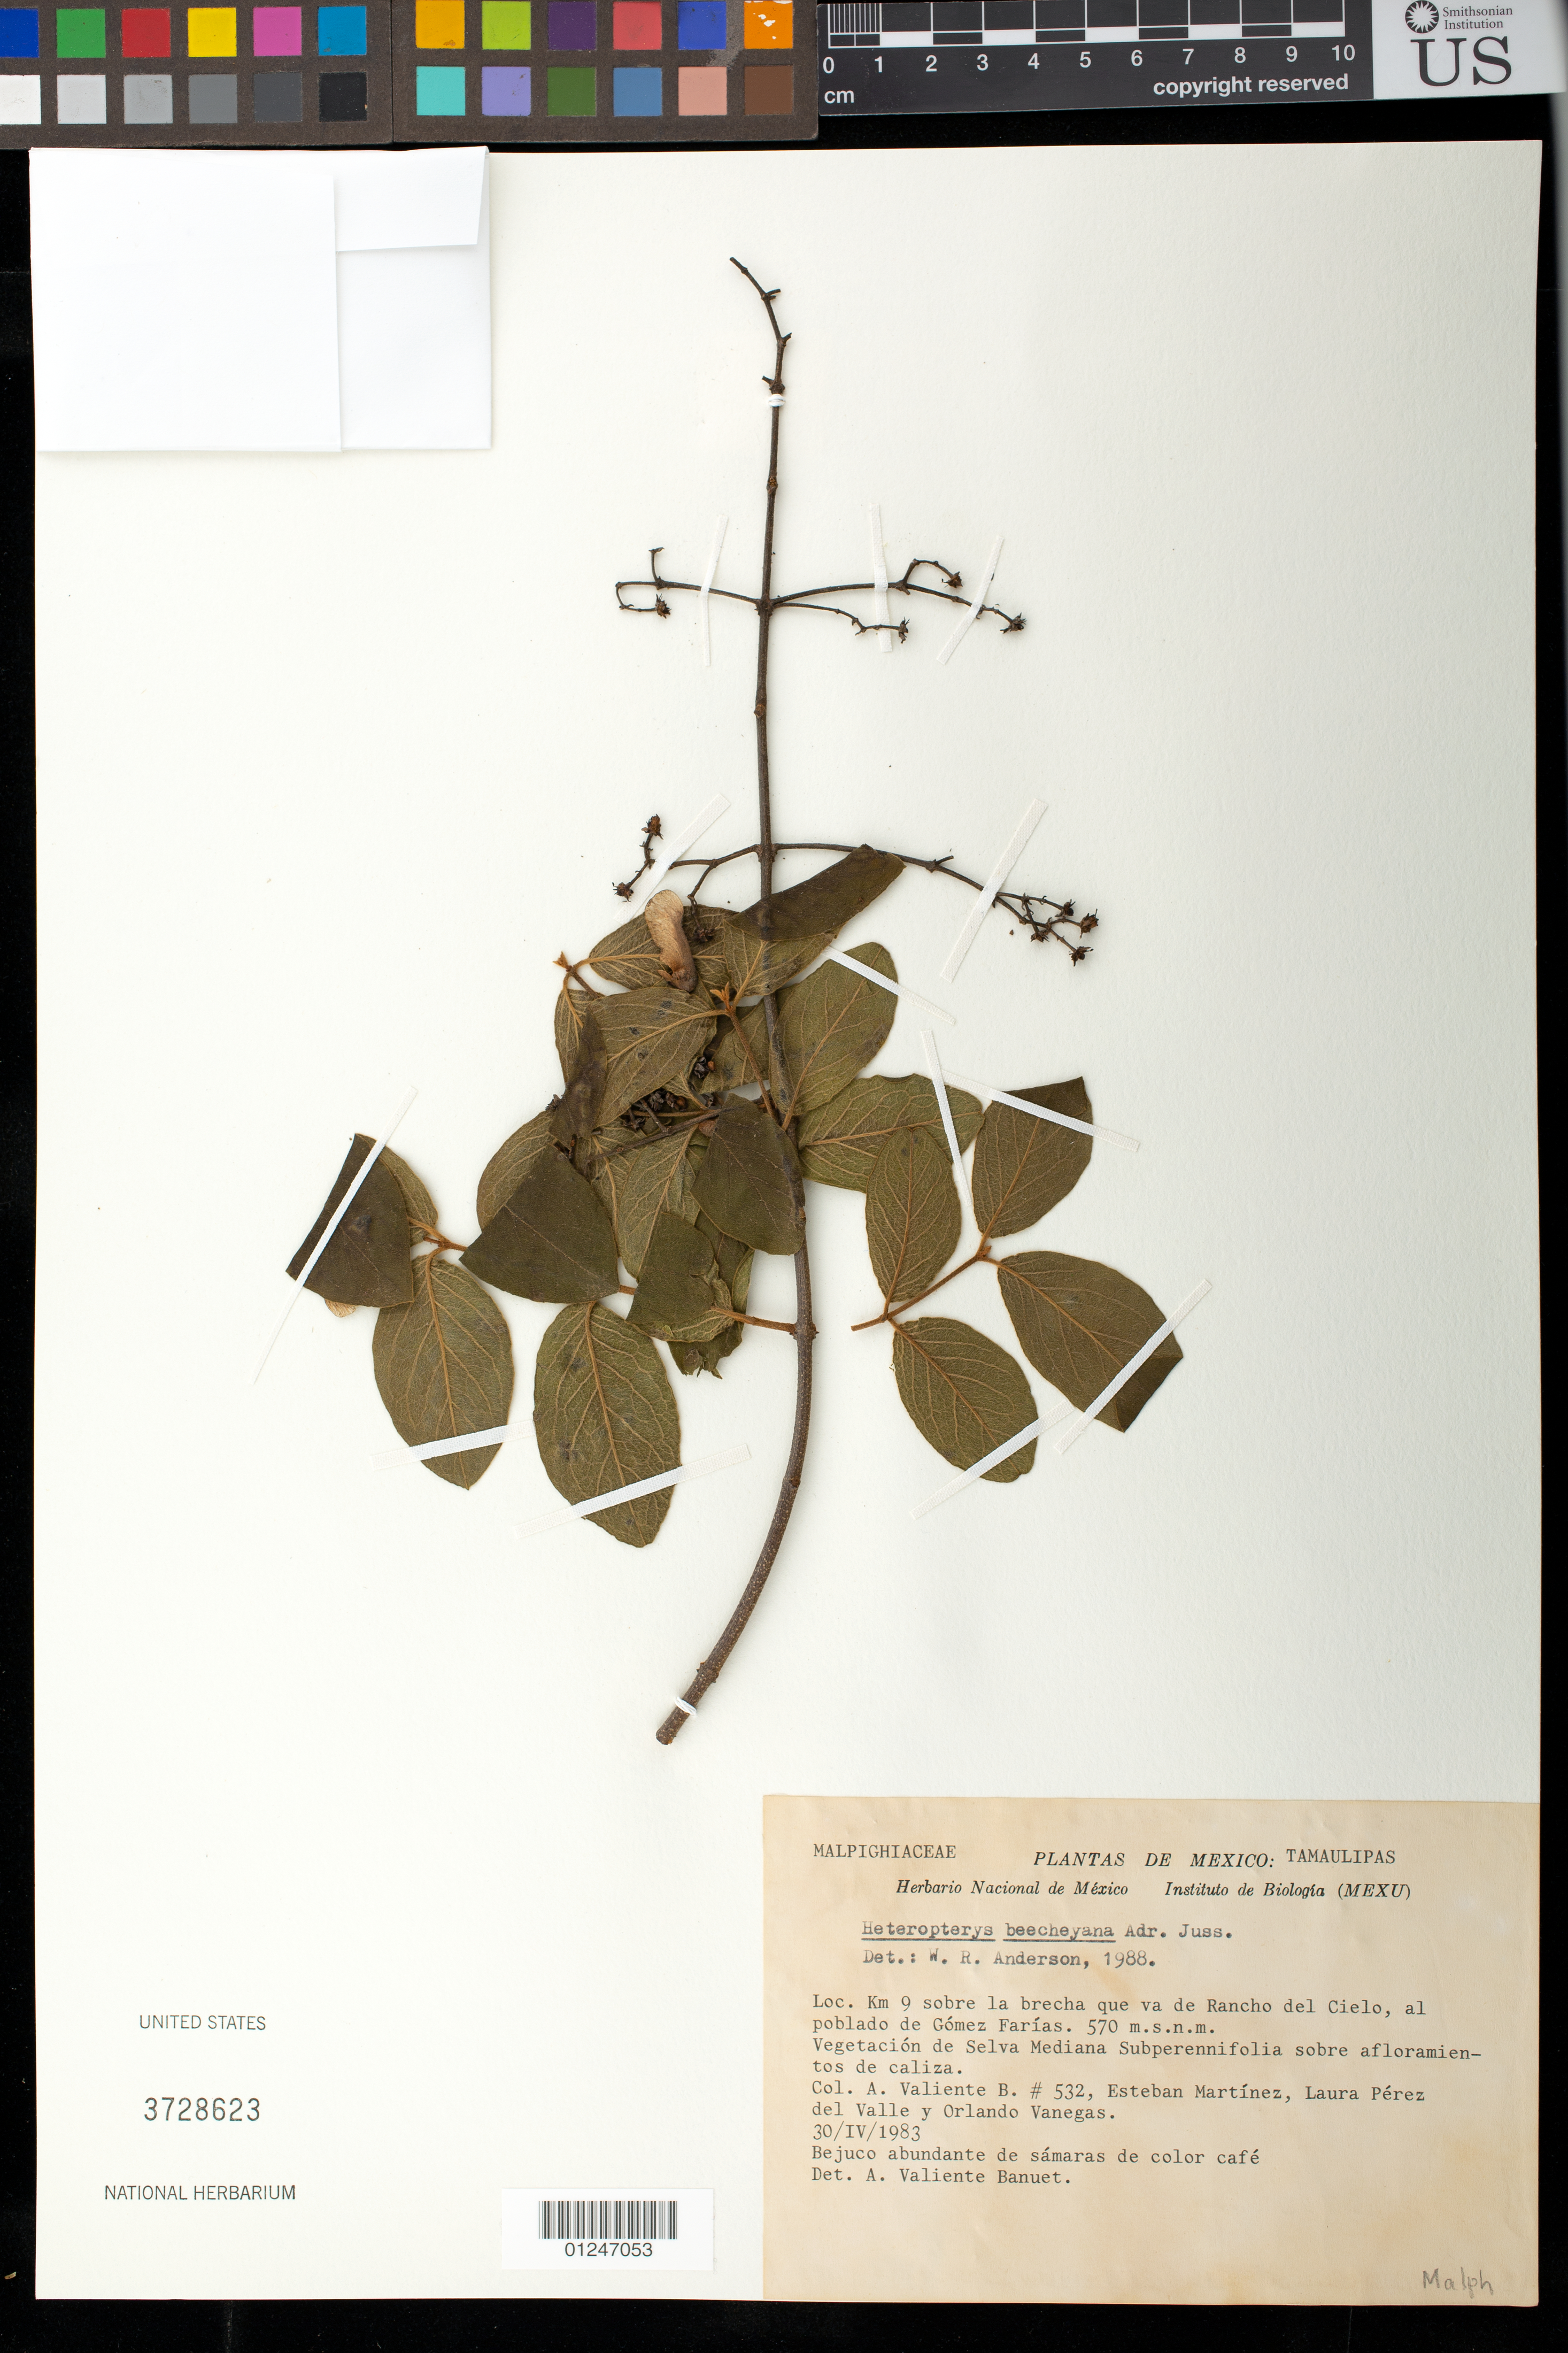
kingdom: Plantae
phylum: Tracheophyta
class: Magnoliopsida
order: Malpighiales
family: Malpighiaceae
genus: Heteropterys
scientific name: Heteropterys beecheyana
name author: A. Juss.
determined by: Anderson, W. R.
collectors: A. Valiente B., E. Martínez, L. Pérez & O. Vanegas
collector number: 532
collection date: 1983-04-30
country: Mexico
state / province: Tamaulipas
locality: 9 km sobre la brecha que va de Rancho del Cielo, al poblado de Gomez Farias.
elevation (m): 570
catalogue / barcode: US 3728623